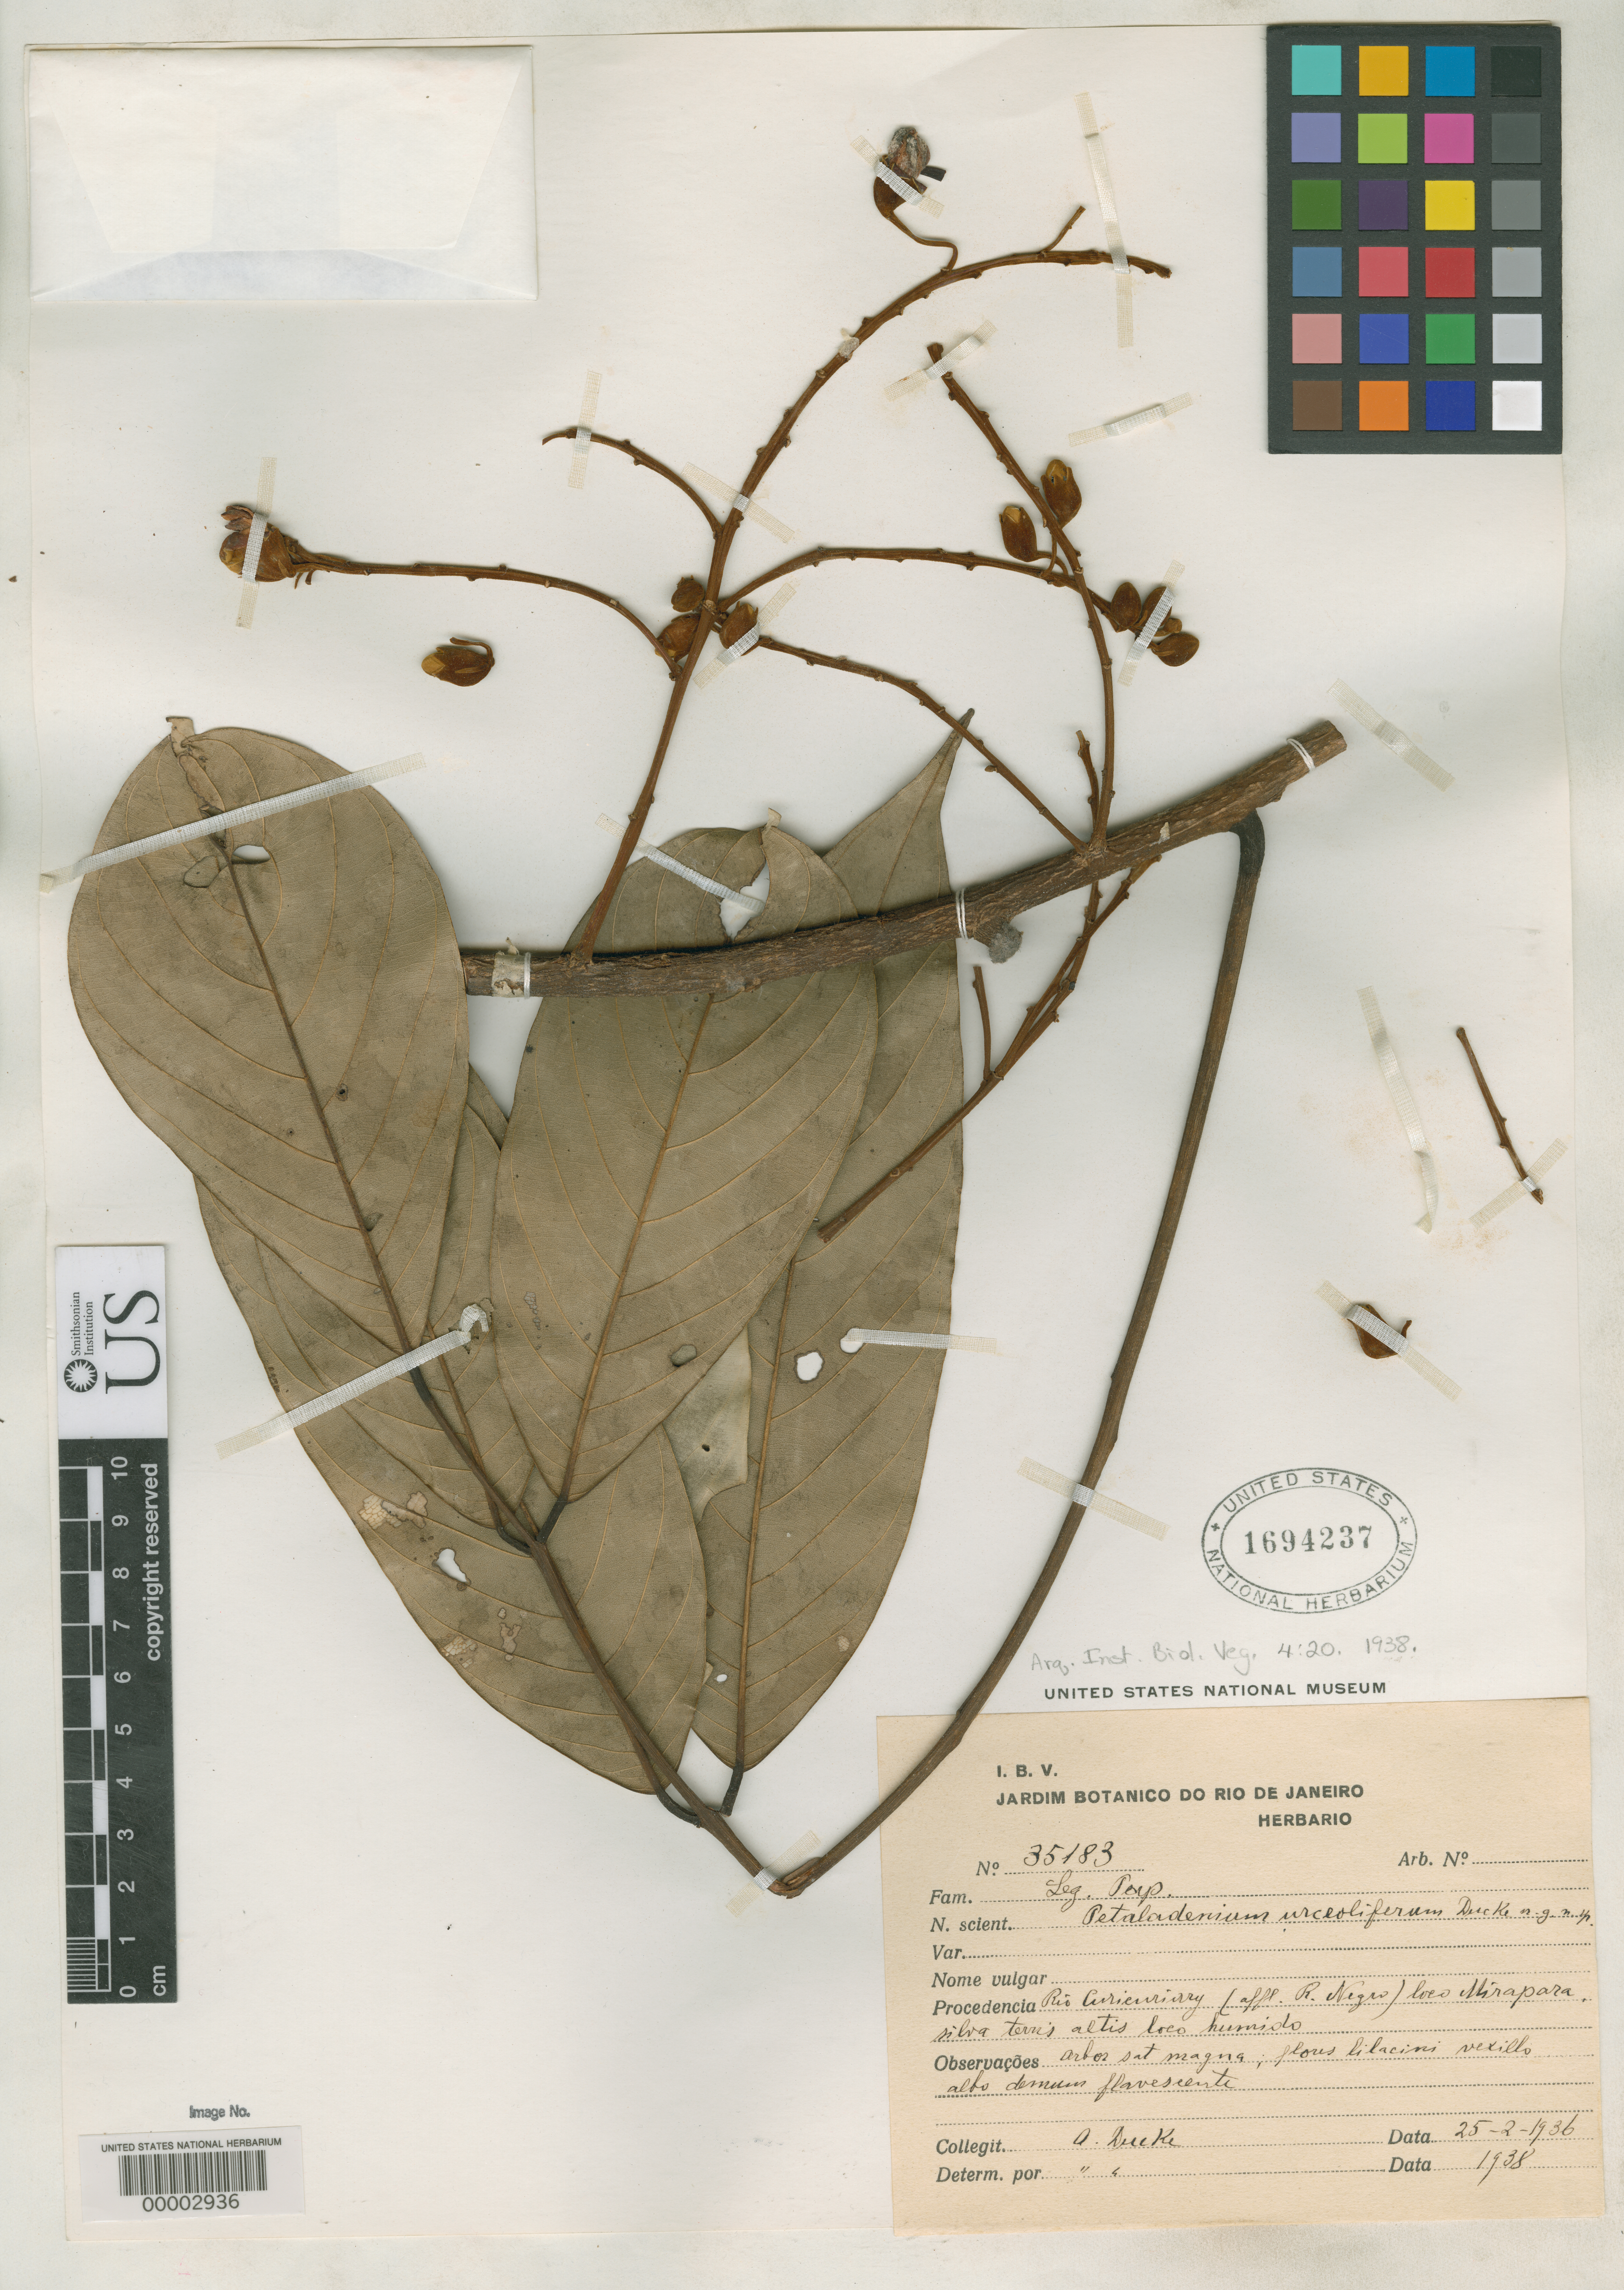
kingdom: Plantae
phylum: Tracheophyta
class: Magnoliopsida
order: Fabales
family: Fabaceae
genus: Petaladenium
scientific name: Petaladenium urceoliferum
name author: Ducke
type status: Isotype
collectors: A. Ducke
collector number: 35183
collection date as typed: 25 Feb 1936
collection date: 1936-02-25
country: Brazil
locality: Rio Curicuriary, Mirapara.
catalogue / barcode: US 1694237